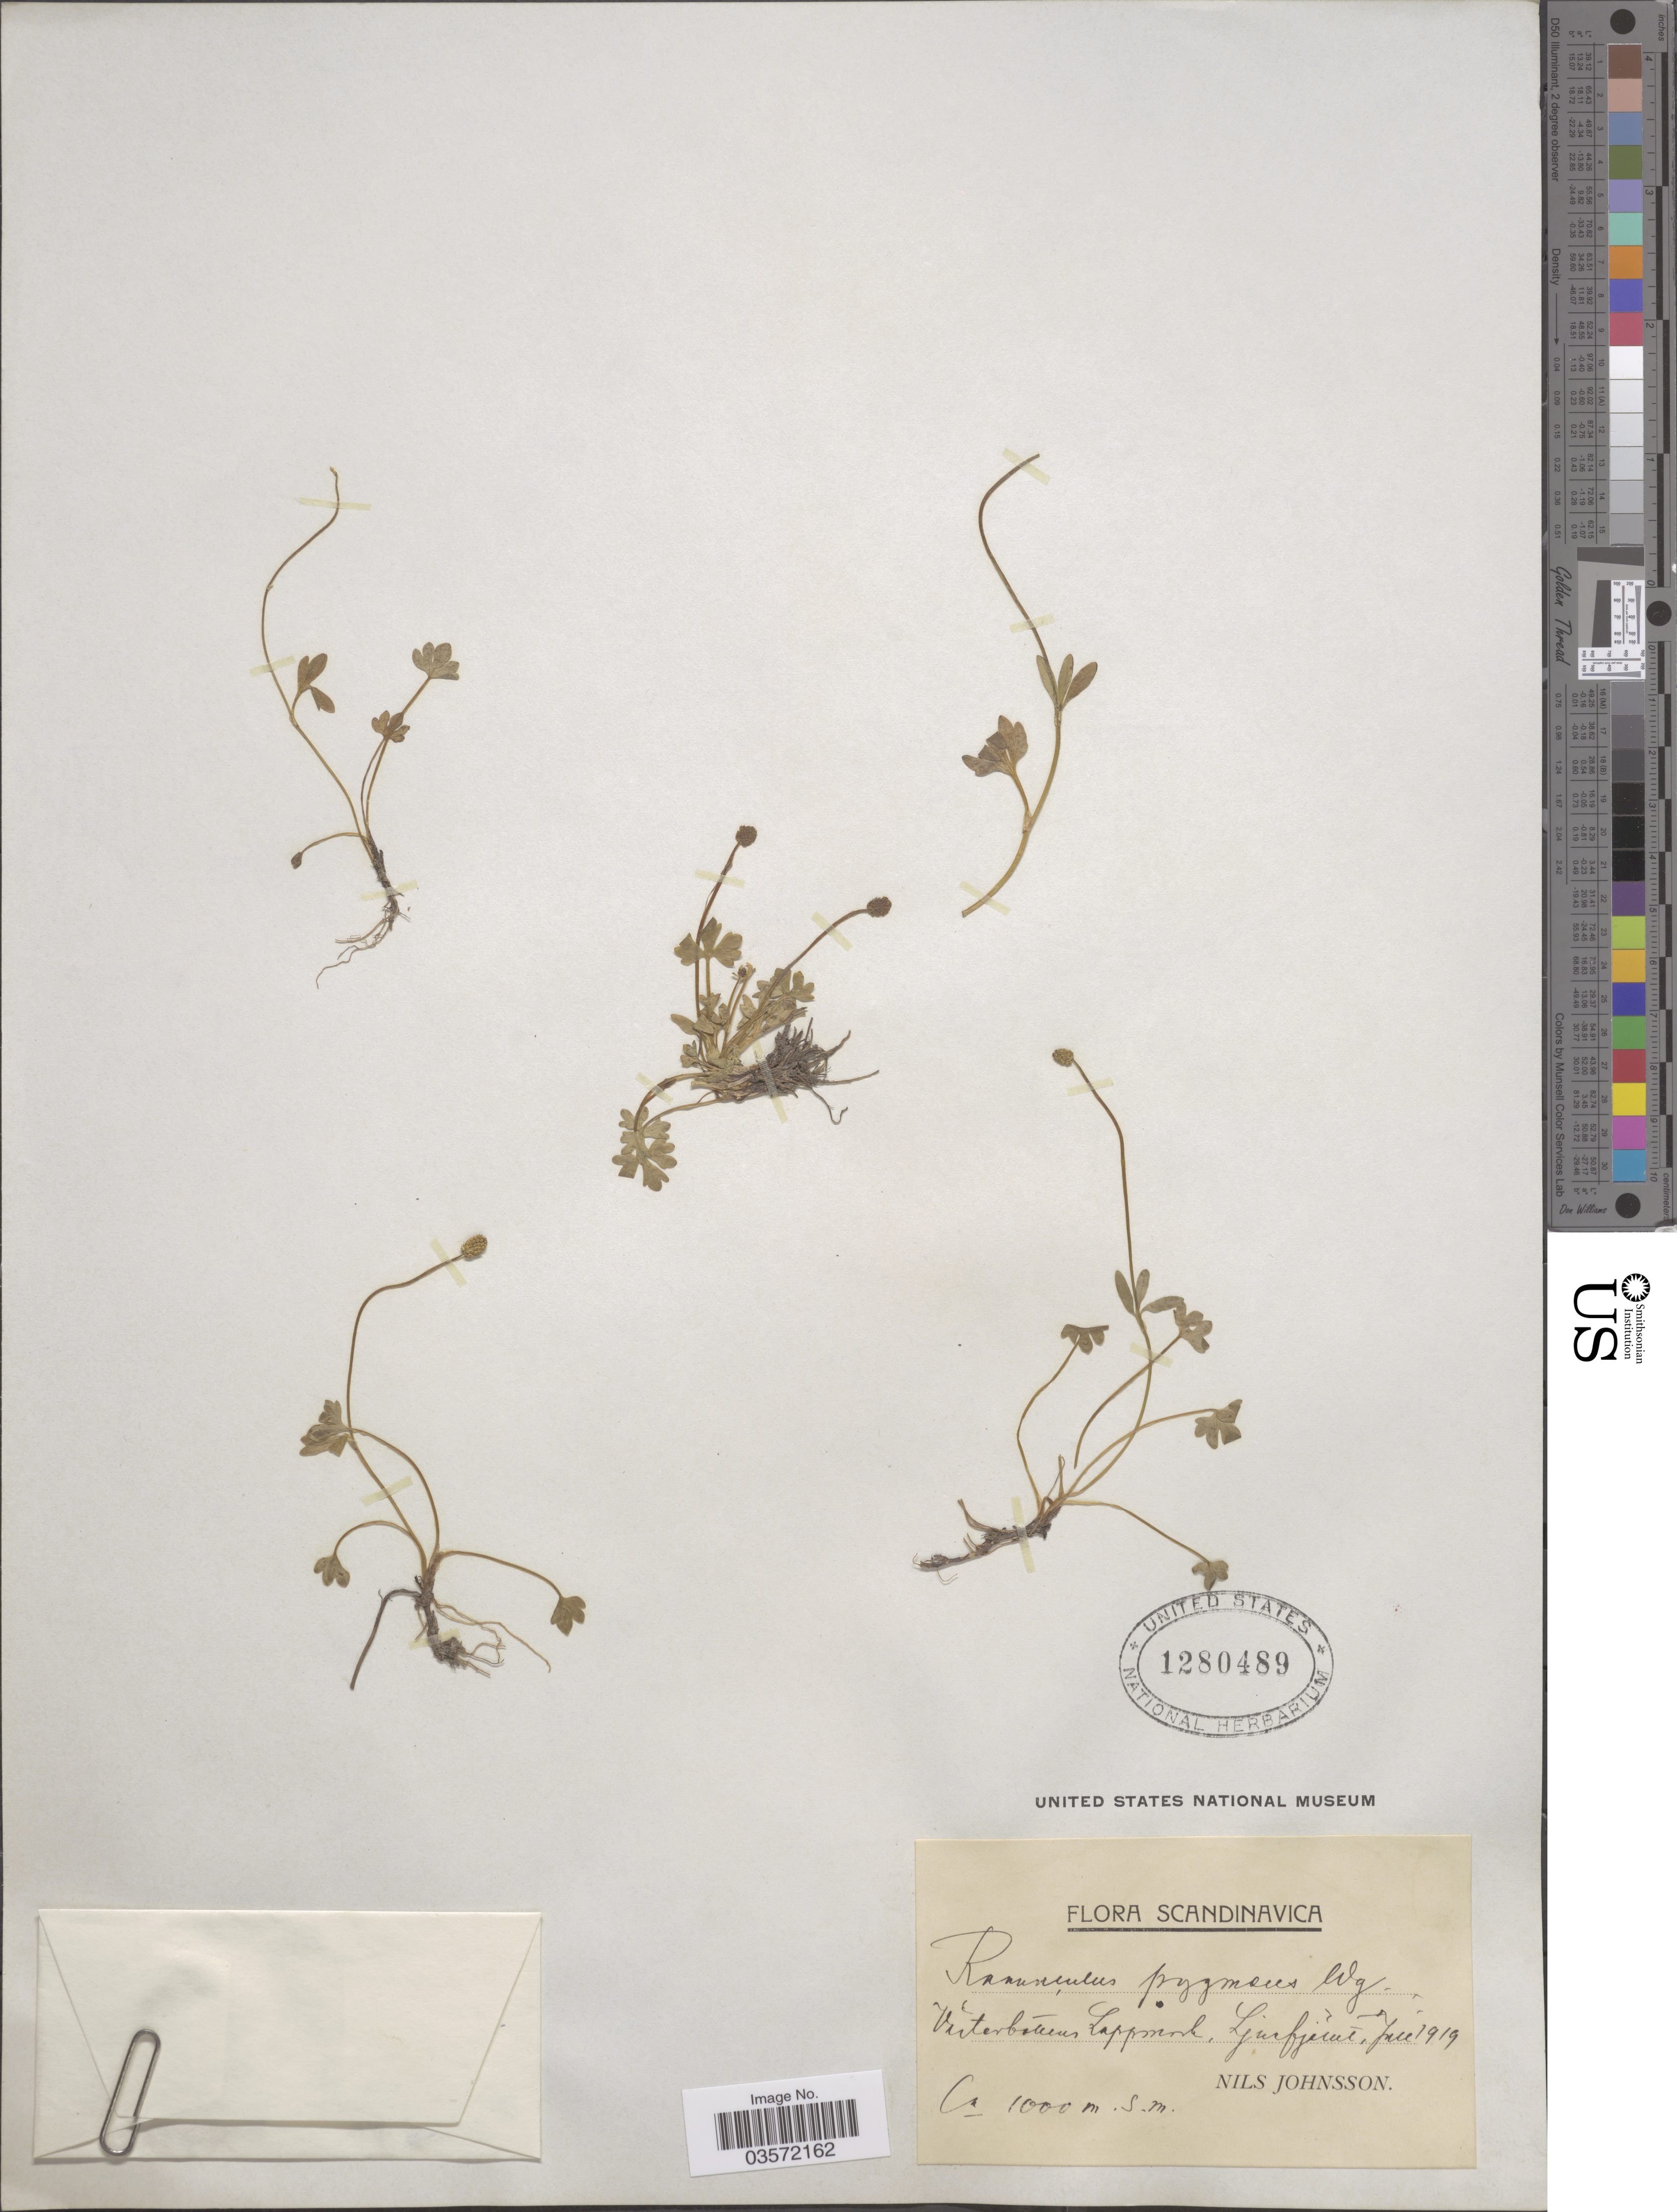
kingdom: Plantae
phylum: Tracheophyta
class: Magnoliopsida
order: Ranunculales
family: Ranunculaceae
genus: Ranunculus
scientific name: Ranunculus pygmaeus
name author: Wahlenb.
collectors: N. Johnsson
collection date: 1919-06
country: Sweden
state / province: Västerbotten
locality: Scandinavica. Vasterbotten Lappmark, Ljurfjirue. [interpreted]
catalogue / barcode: US 1280489